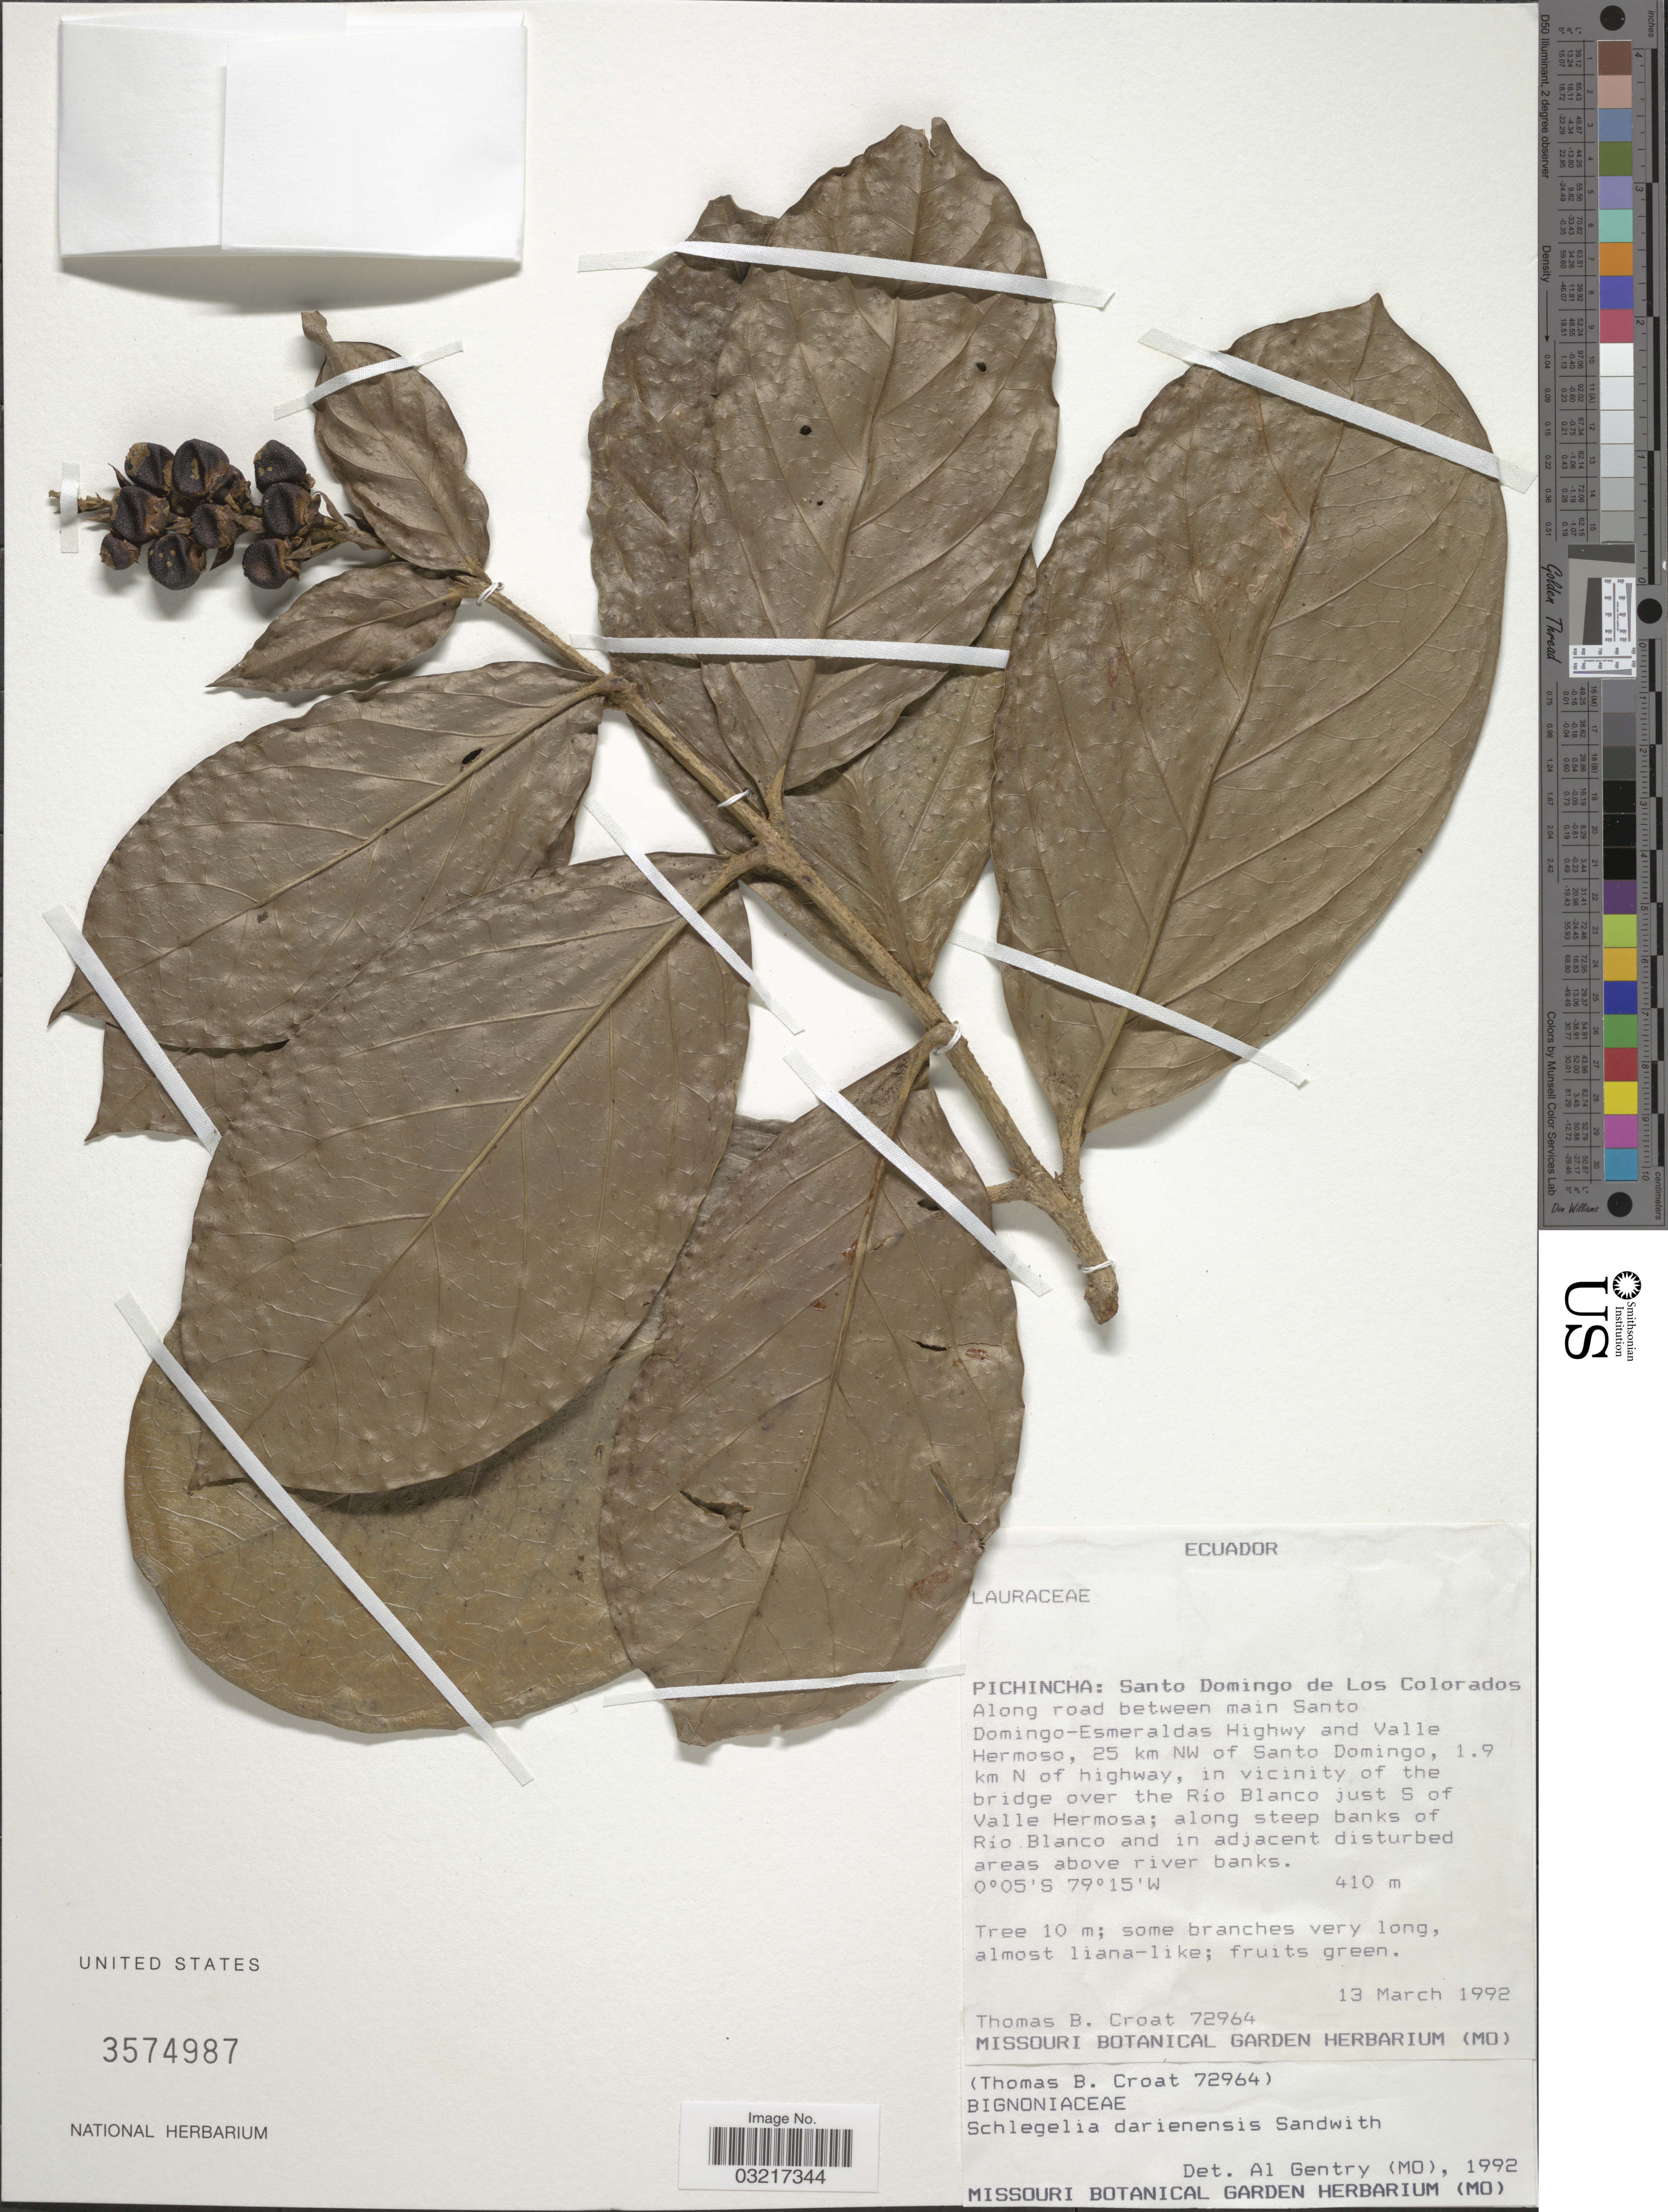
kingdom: Plantae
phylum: Tracheophyta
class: Magnoliopsida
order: Lamiales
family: Schlegeliaceae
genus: Schlegelia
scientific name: Schlegelia darienensis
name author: Sandwith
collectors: T. B. Croat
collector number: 72964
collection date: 1992-03-13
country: Ecuador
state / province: Pichincha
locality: Santo Domingo de Los Colorados. Along road between main Santo Domingo-Esmeraldas Highwy and Valle Hermoso, 25 km NW of Santo Domingo, 1.9 km N of highway, in vicinity of the bridge over the Río Blanco just S of Valle Hermosa; along steep banks of Río Blanco and in adjacent disturbed areas above river banks.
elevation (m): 410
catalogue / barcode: US 3574987